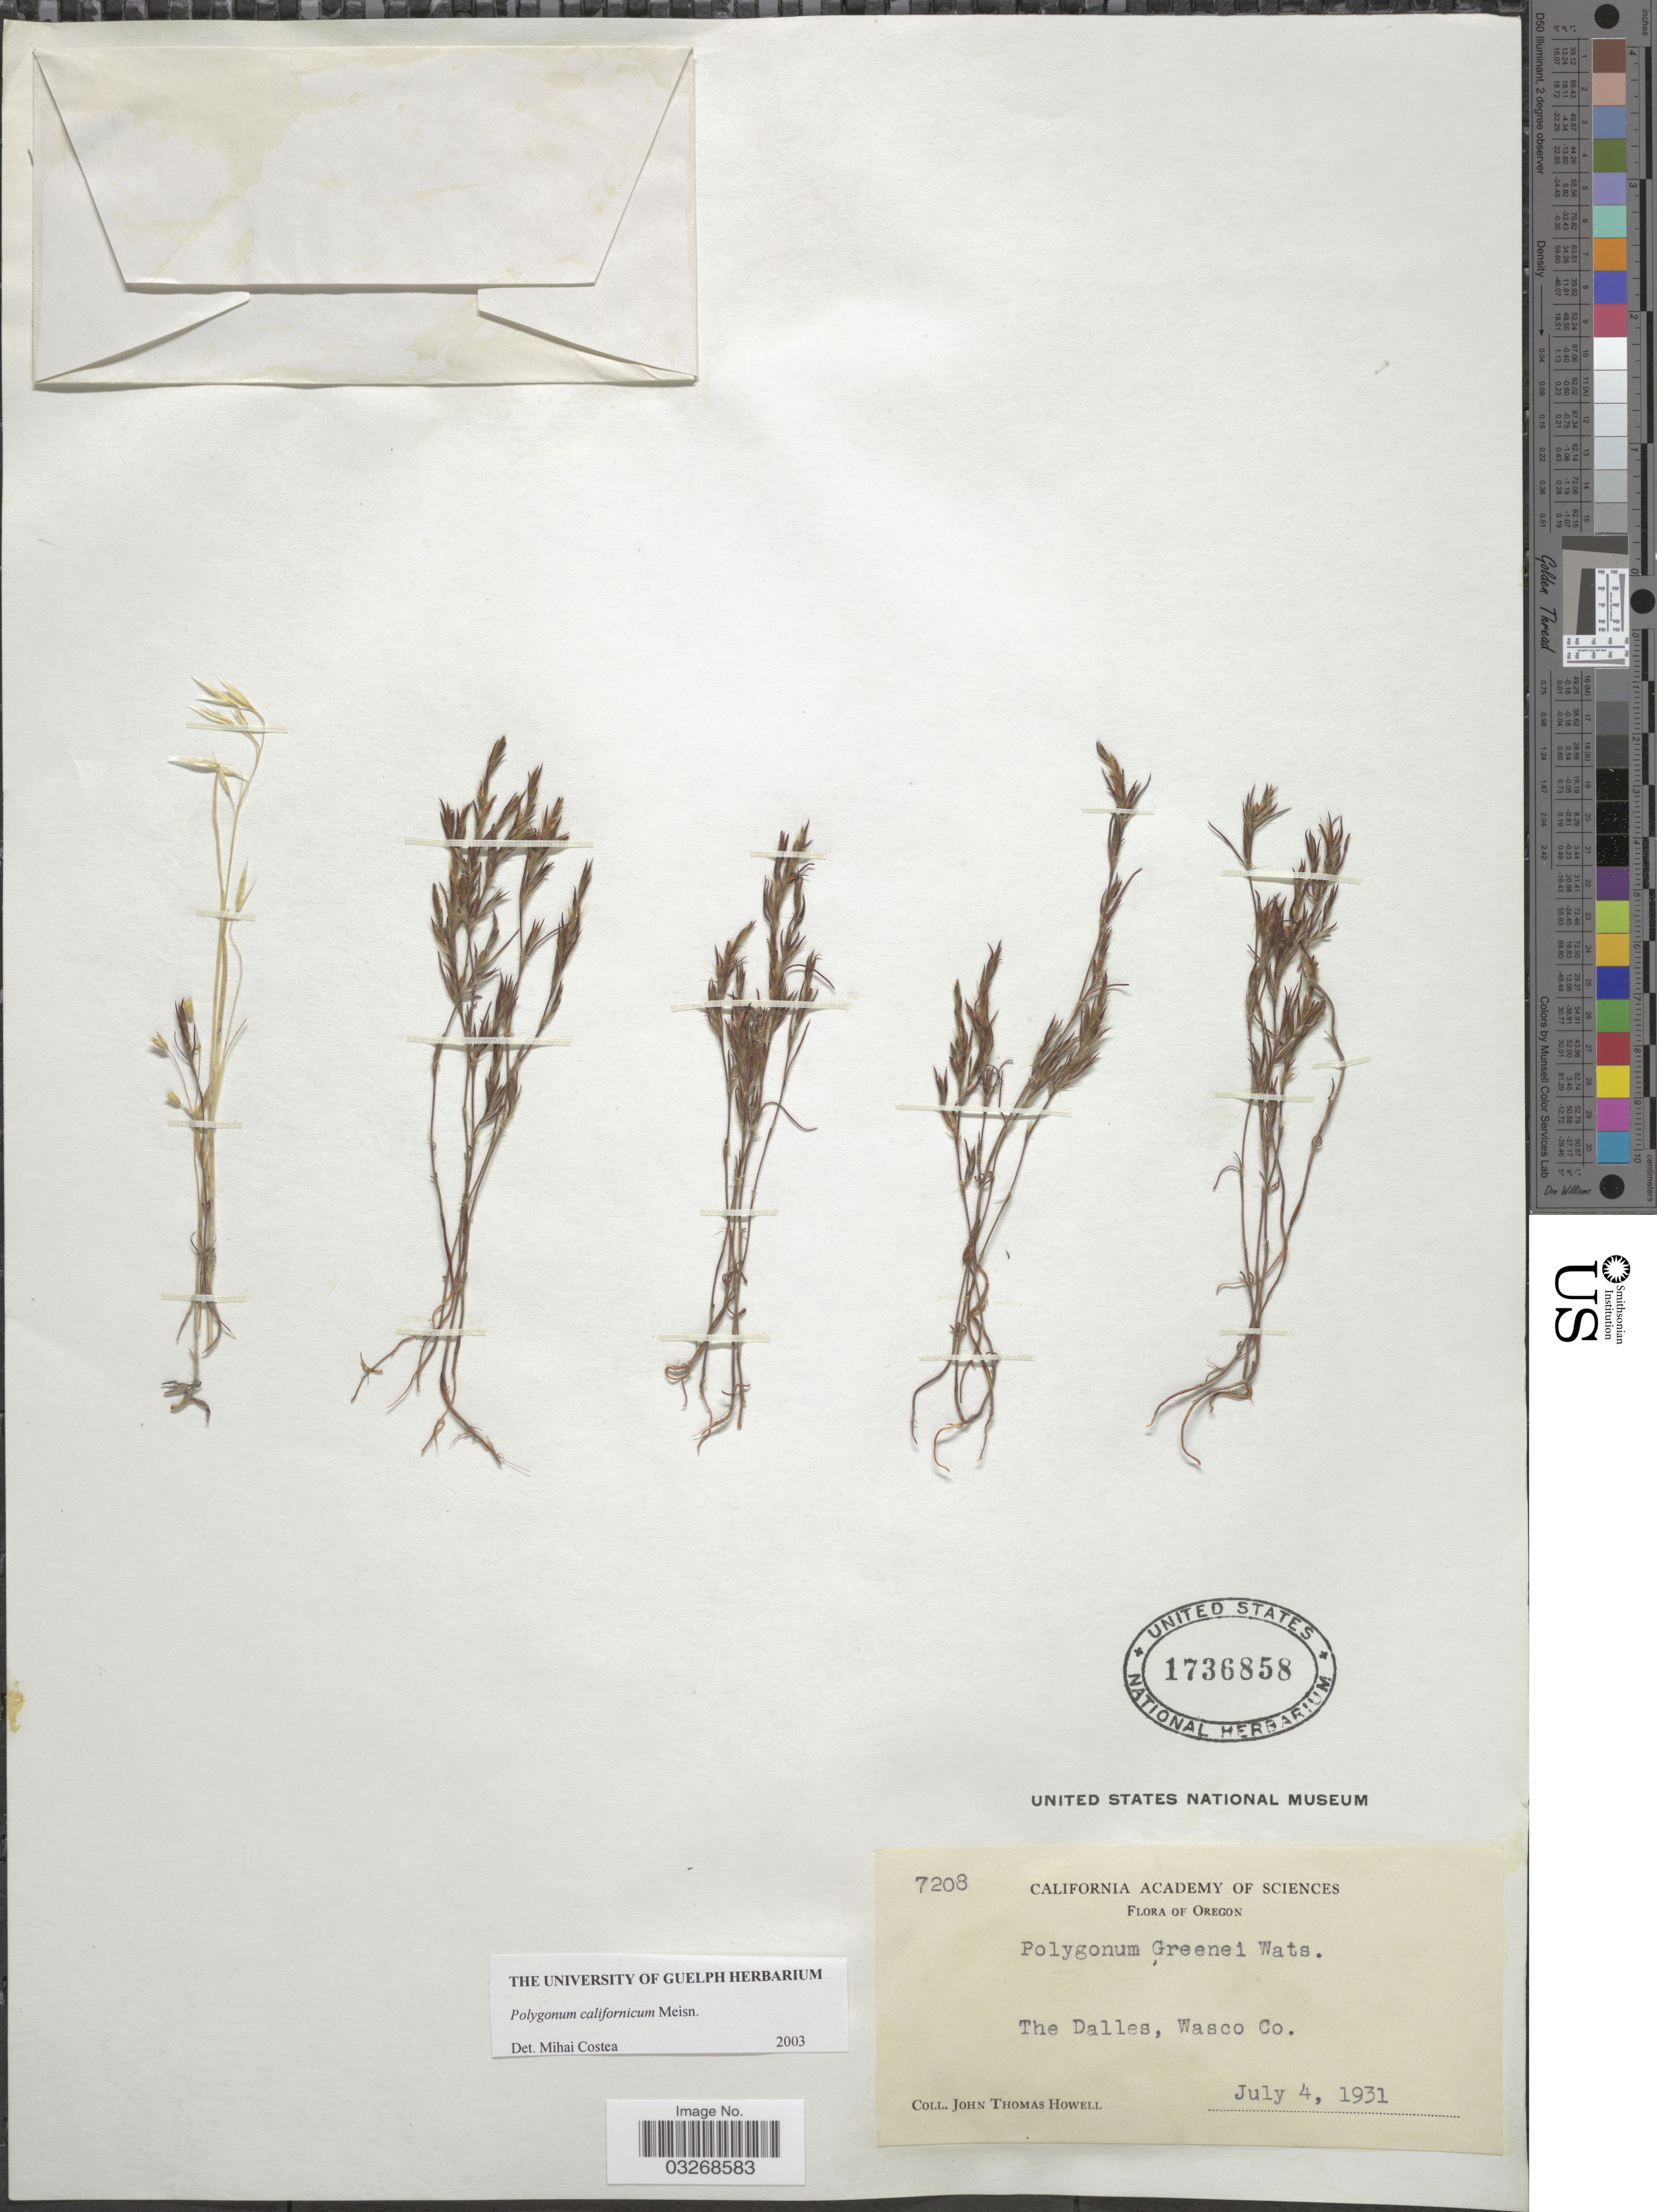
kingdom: Plantae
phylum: Tracheophyta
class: Magnoliopsida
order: Caryophyllales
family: Polygonaceae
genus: Polygonum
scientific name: Polygonum californicum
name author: Meisn.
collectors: J. T. Howell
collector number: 7208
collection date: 1931-07-04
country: United States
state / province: Oregon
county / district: Wasco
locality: The Dalles, Wasco Co.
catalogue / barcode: US 1736858